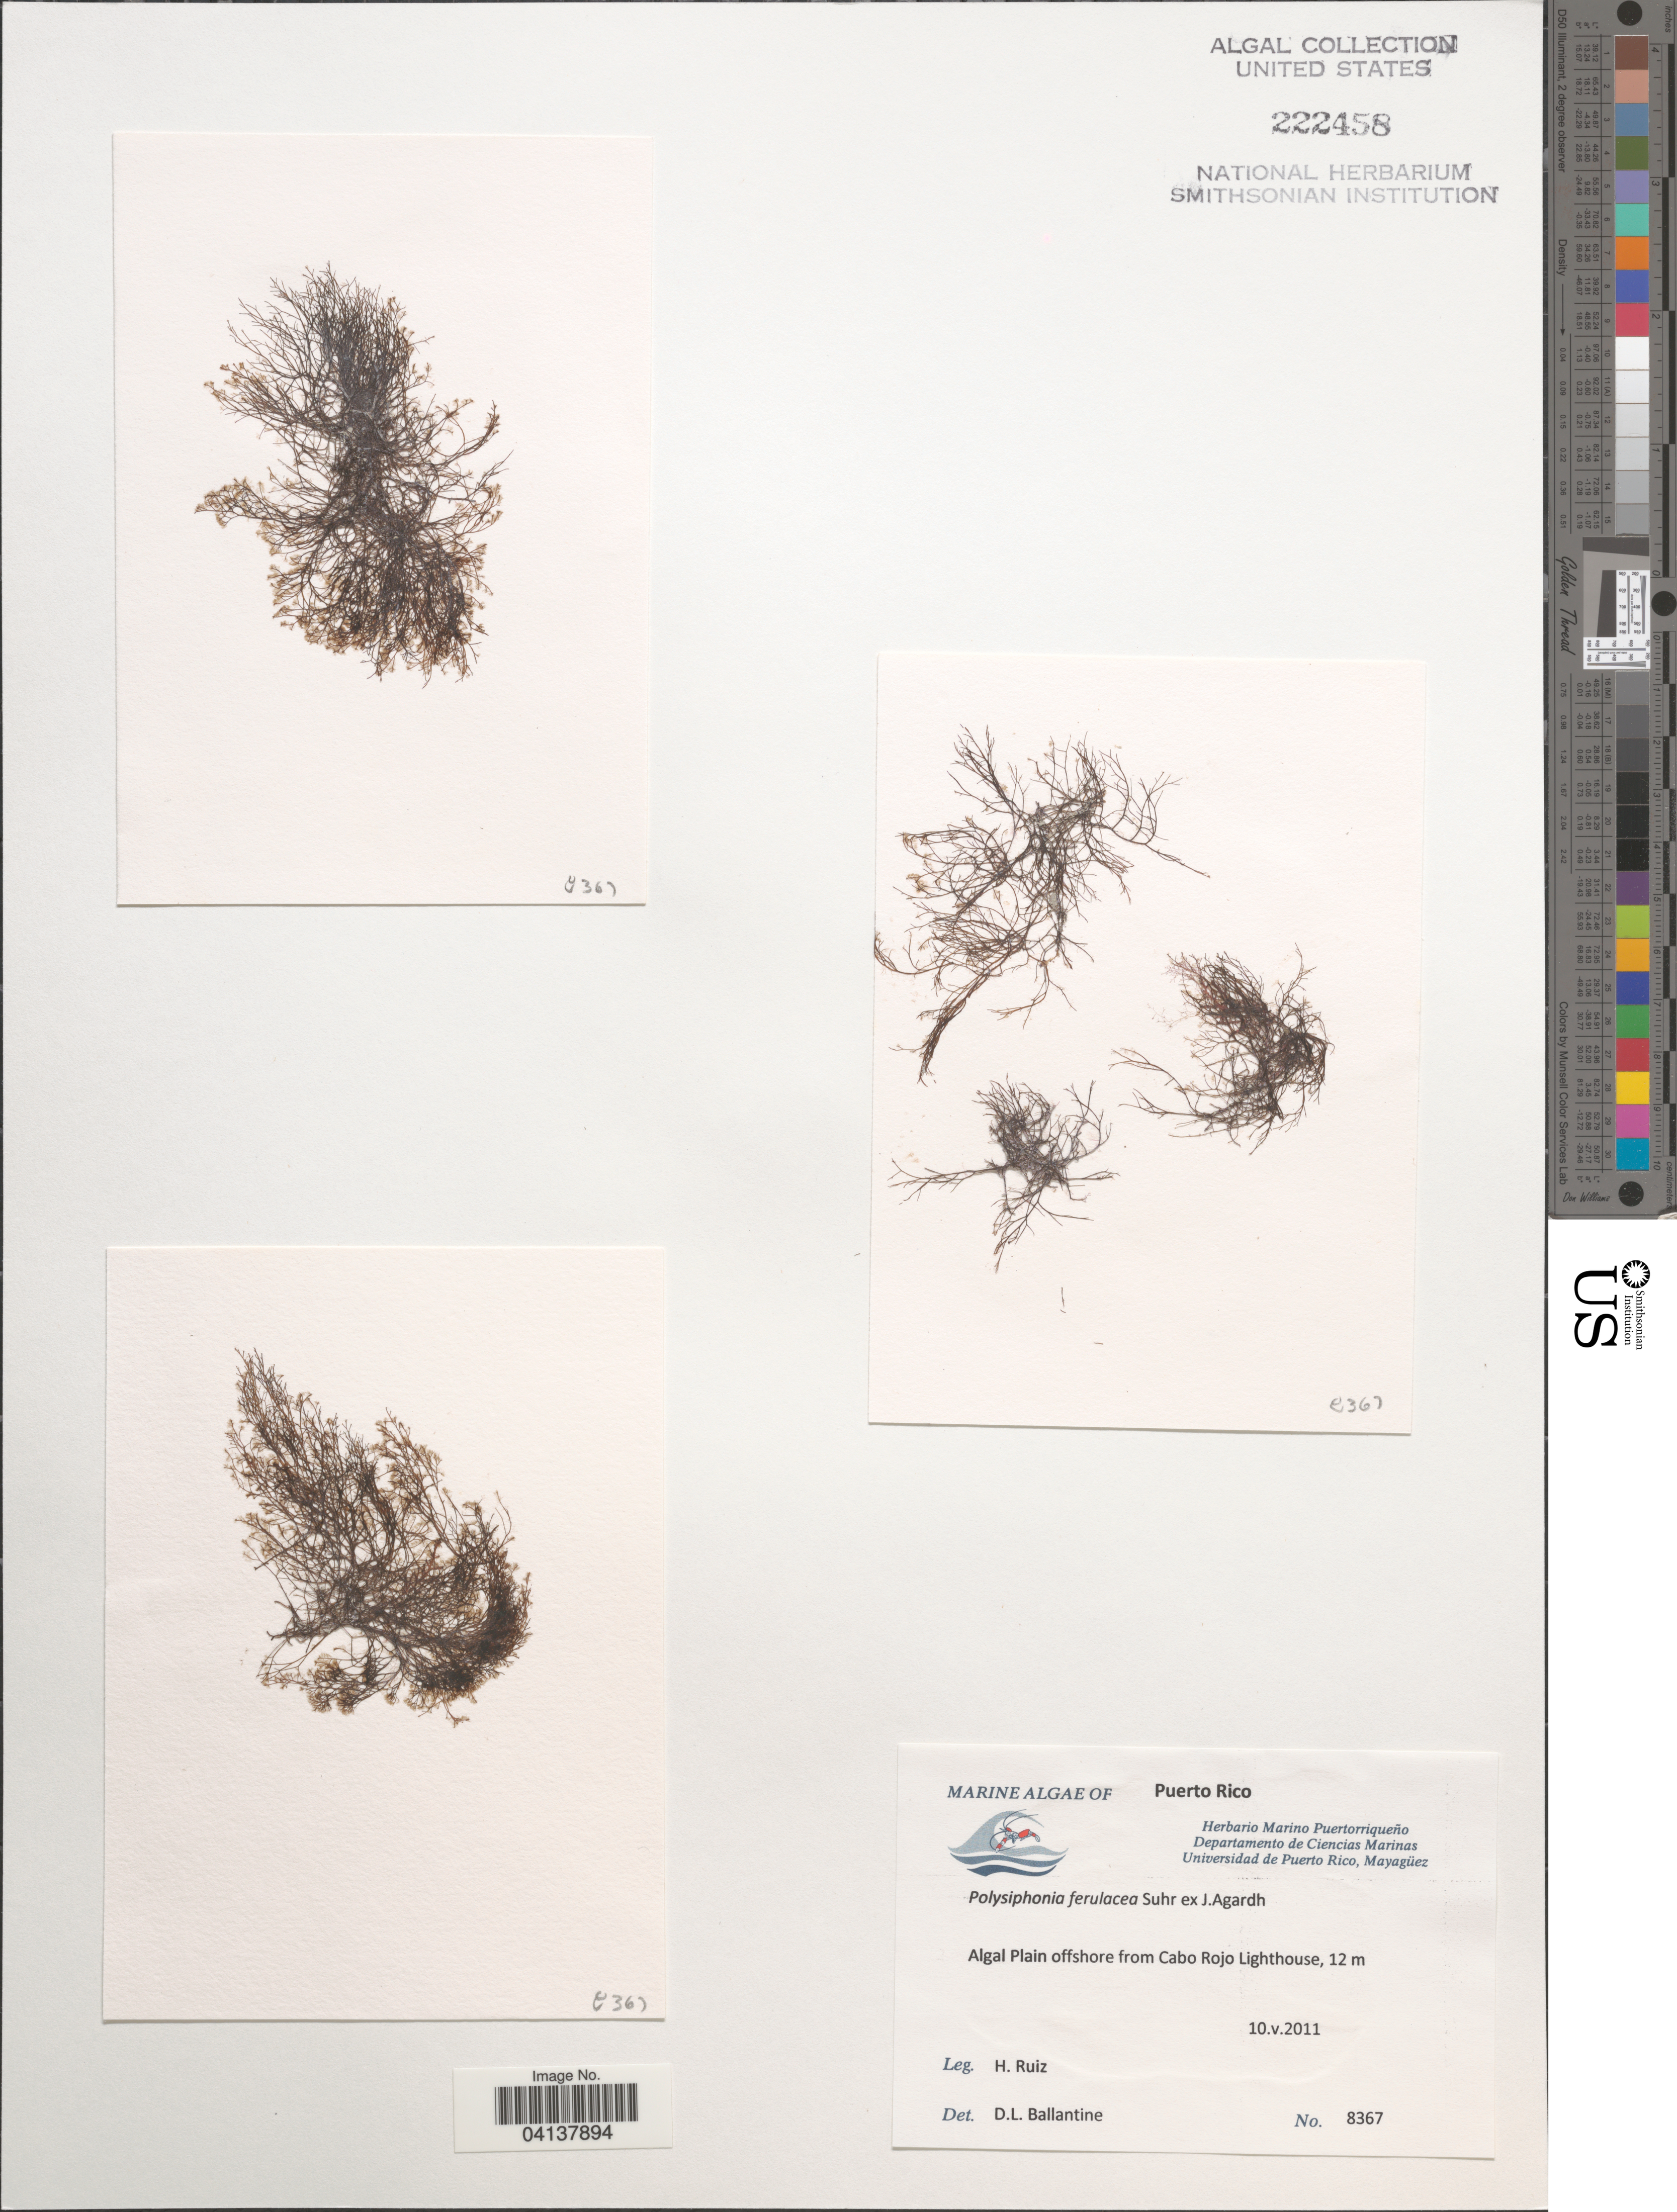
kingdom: Plantae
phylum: Rhodophyta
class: Florideophyceae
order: Ceramiales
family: Rhodomelaceae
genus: Melanothamnus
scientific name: Melanothamnus ferulaceus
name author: (Suhr ex J. Agardh) Diaz-Tapia & Maggs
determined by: Algae name updating Project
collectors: H. Ruiz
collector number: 8367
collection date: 2011-05-10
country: Puerto Rico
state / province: Çabo Rojo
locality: Algal Plain offshore from Cabo Rojo Lighthouse.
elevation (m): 12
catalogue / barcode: US 222458